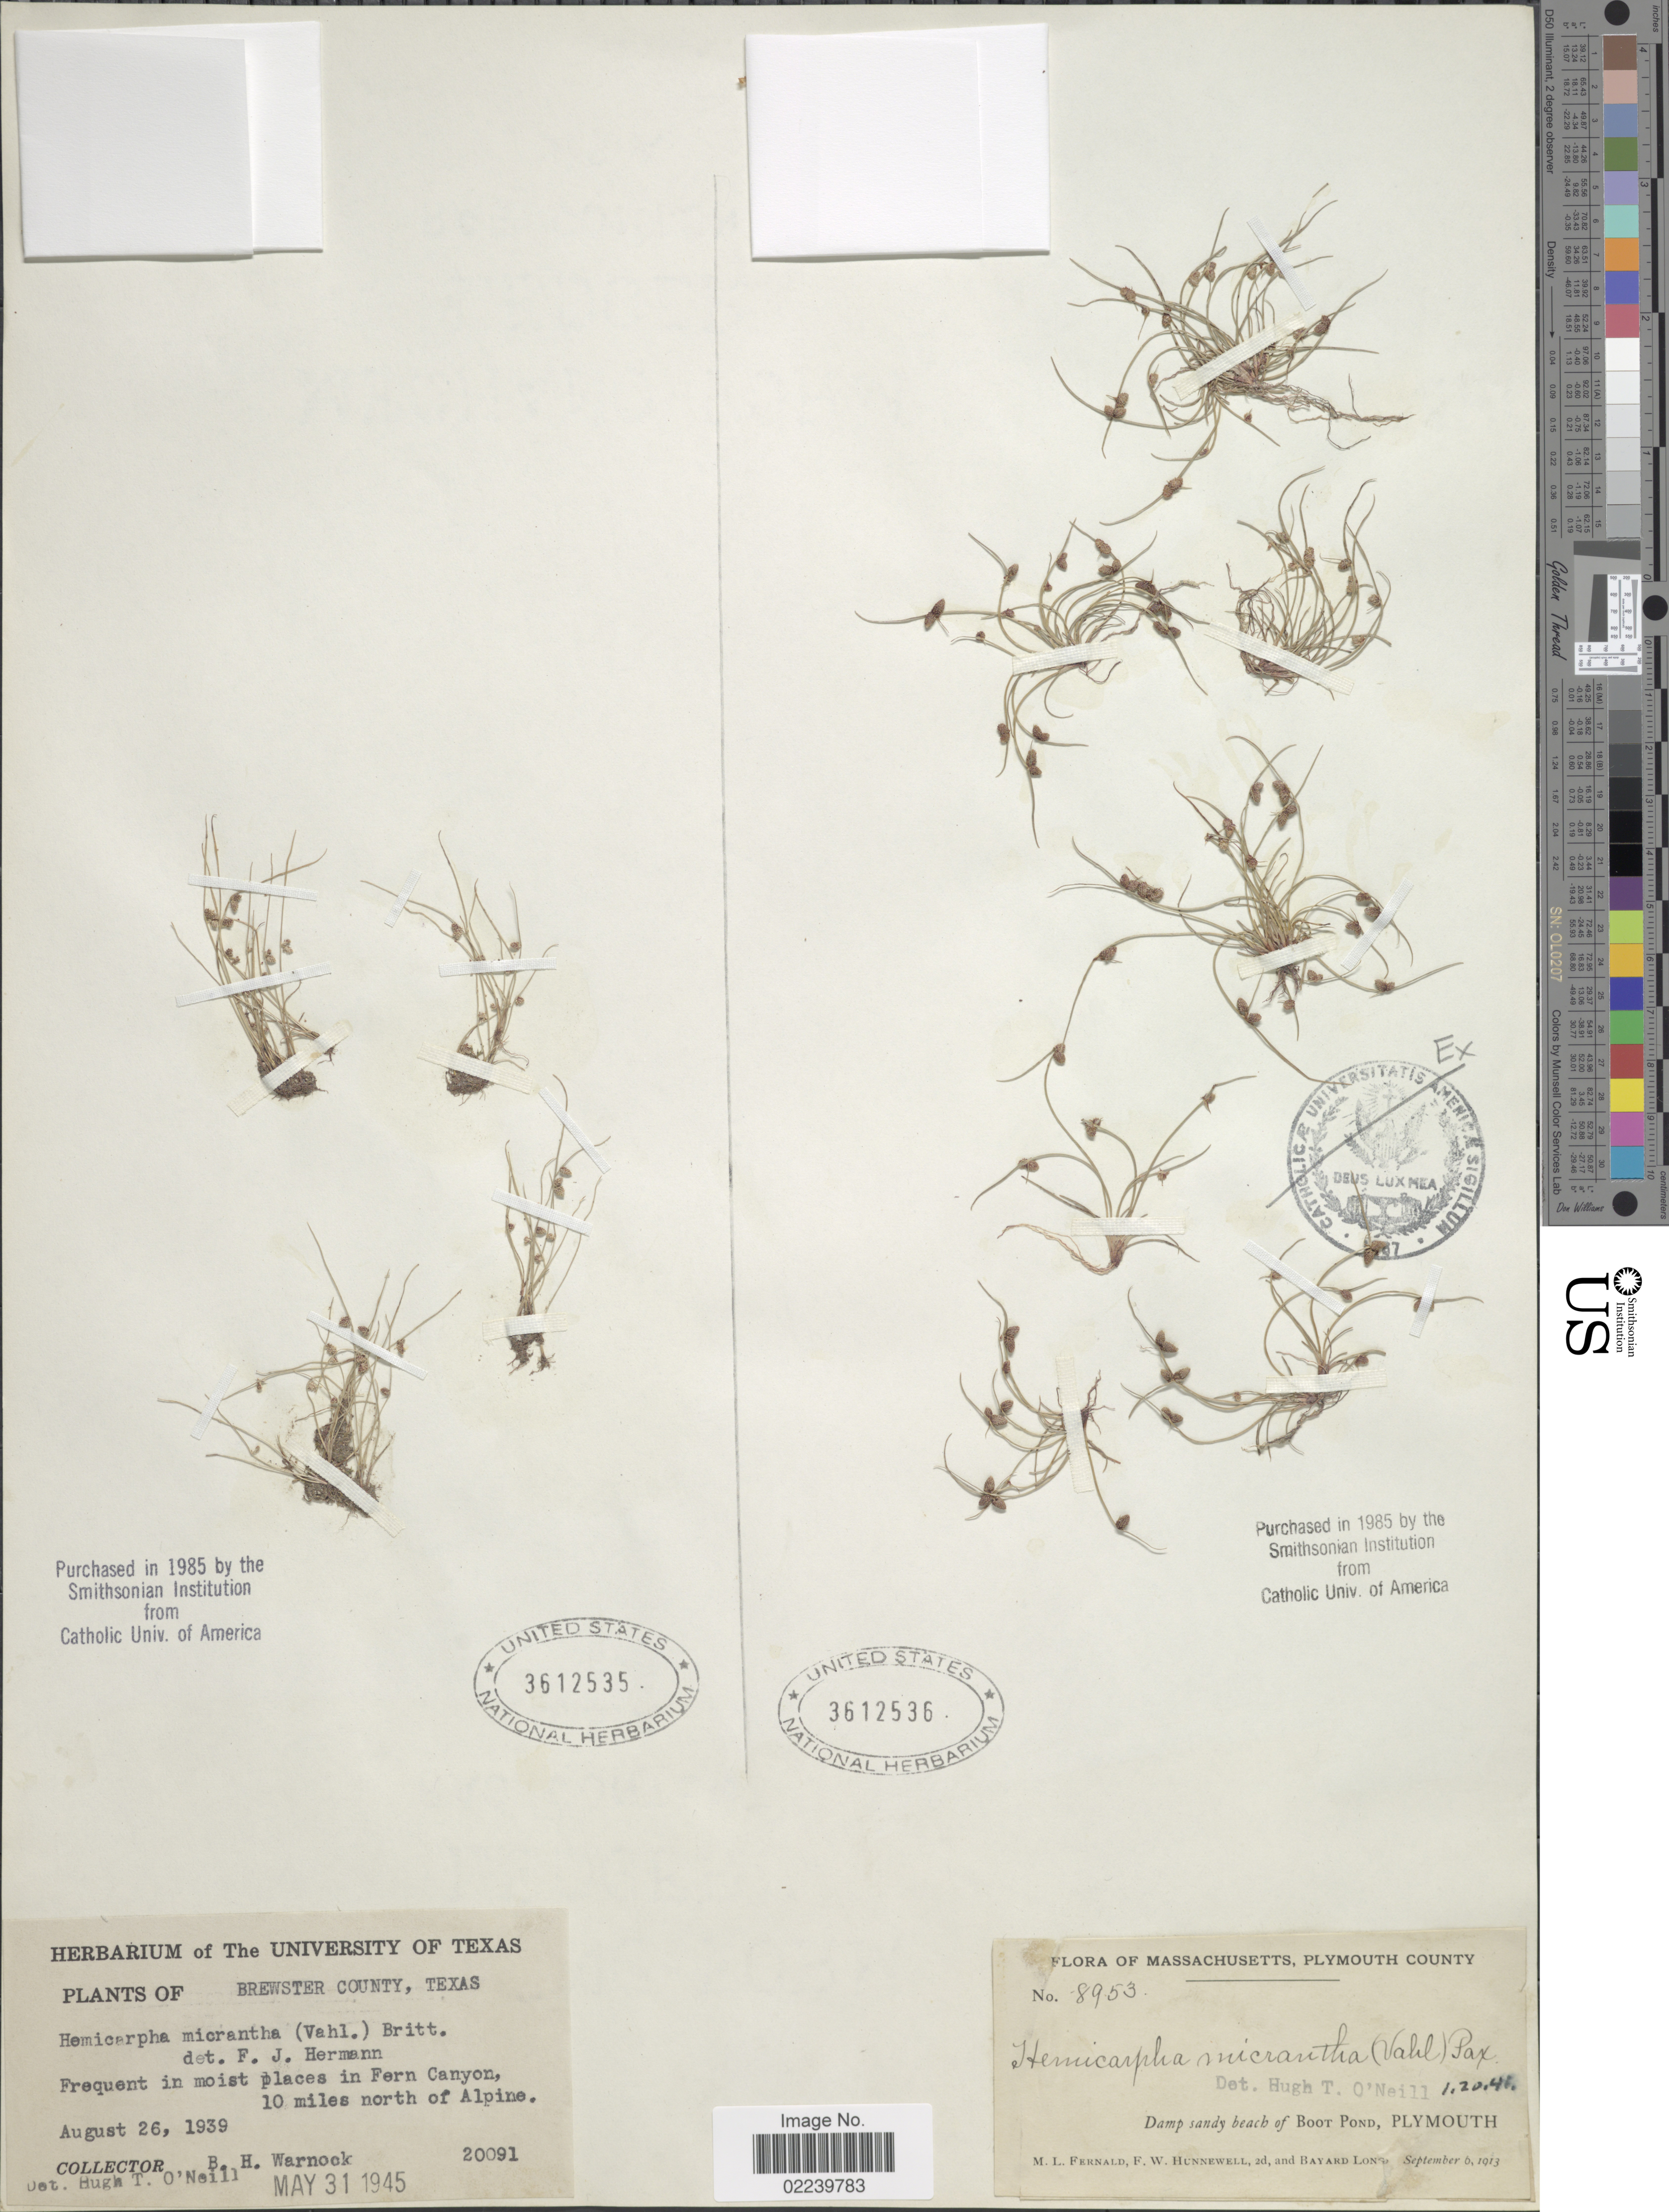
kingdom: Plantae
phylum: Tracheophyta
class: Liliopsida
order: Poales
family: Cyperaceae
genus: Cyperus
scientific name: Cyperus subsquarrosus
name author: (Muhl.) Bauters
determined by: Strong, M. T., (US), Smithsonian Institution - National Museum of Natural History (UNITED STATES)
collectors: B. H. Warnock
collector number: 20091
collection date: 1945-05-31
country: United States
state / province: Texas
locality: Brewster County, Frequent in moist places in Fern Canyon, 10 miles north of Alpine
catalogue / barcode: US 3612535